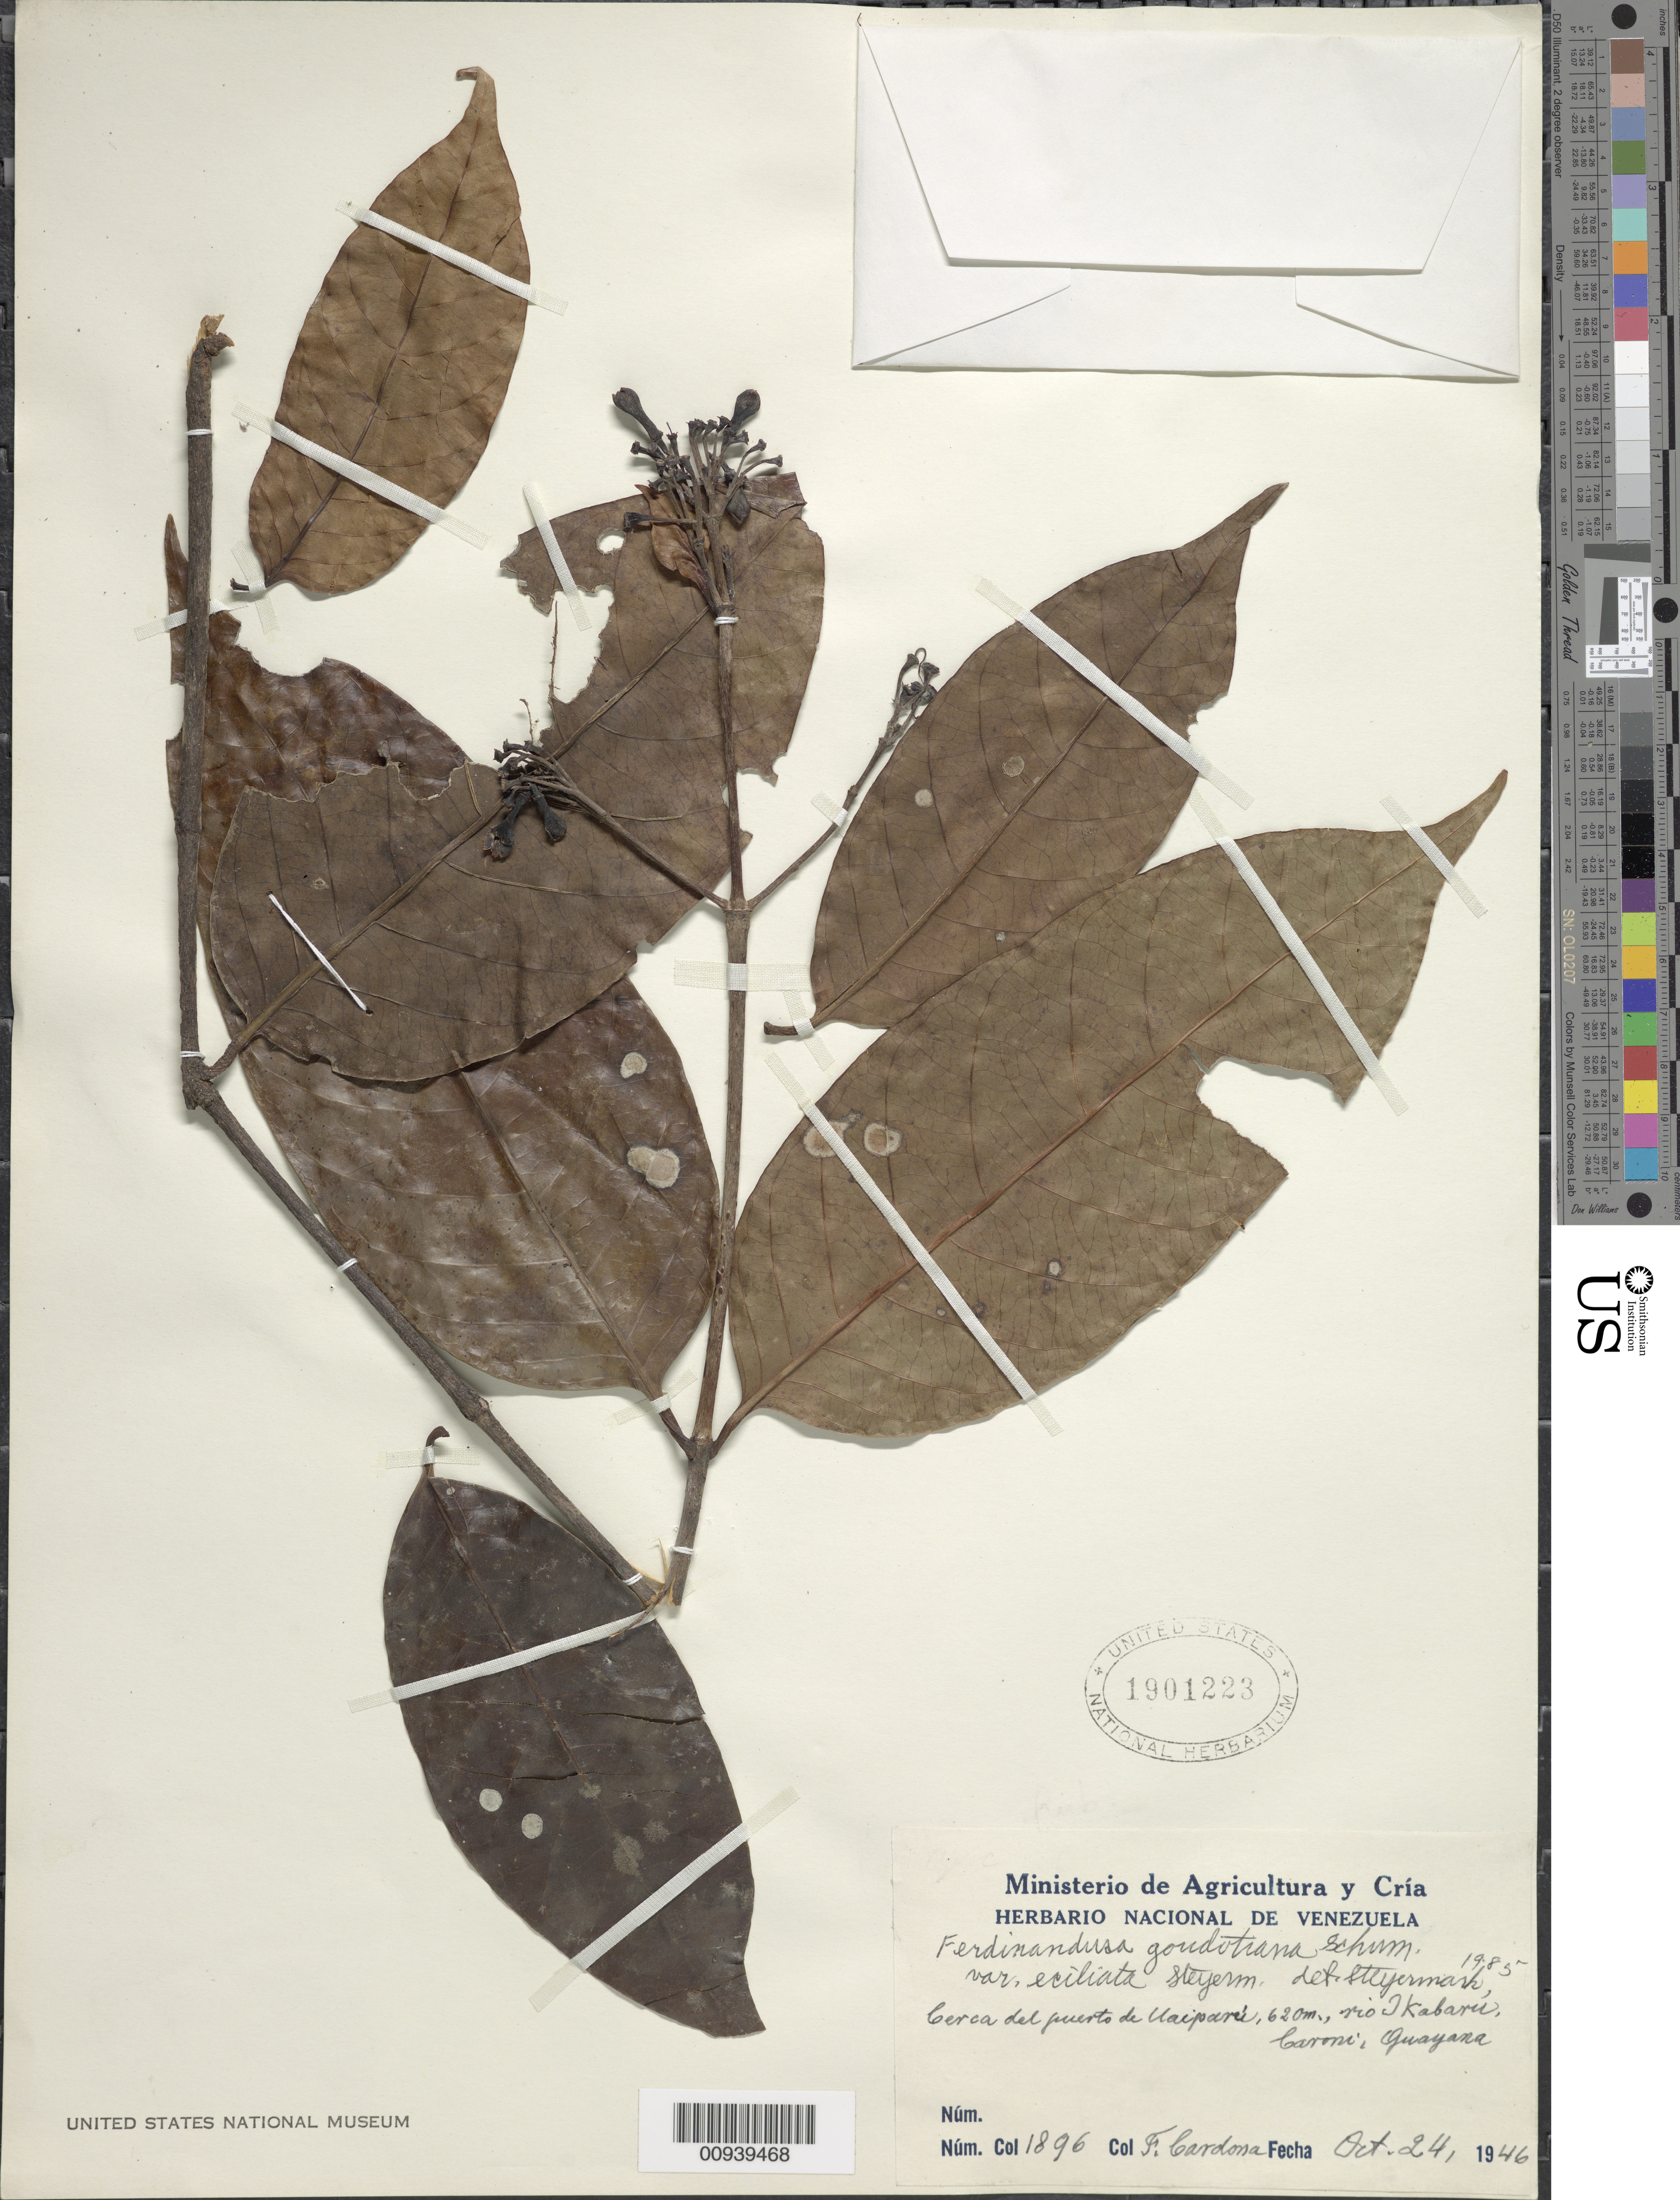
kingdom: Plantae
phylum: Tracheophyta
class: Magnoliopsida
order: Gentianales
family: Rubiaceae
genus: Ferdinandusa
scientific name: Ferdinandusa goudotiana var. eciliata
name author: Steyerm.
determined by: Steyermark, Julian A., (VEN)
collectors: F. Cardona Puig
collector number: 1896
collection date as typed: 24-Oct-46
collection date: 1946-10-24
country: Venezuela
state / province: Bolívar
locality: Puerto de Uaiparú, affl. del Ikabarú, Río Caroní, Guayana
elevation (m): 620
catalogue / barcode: US 1901223